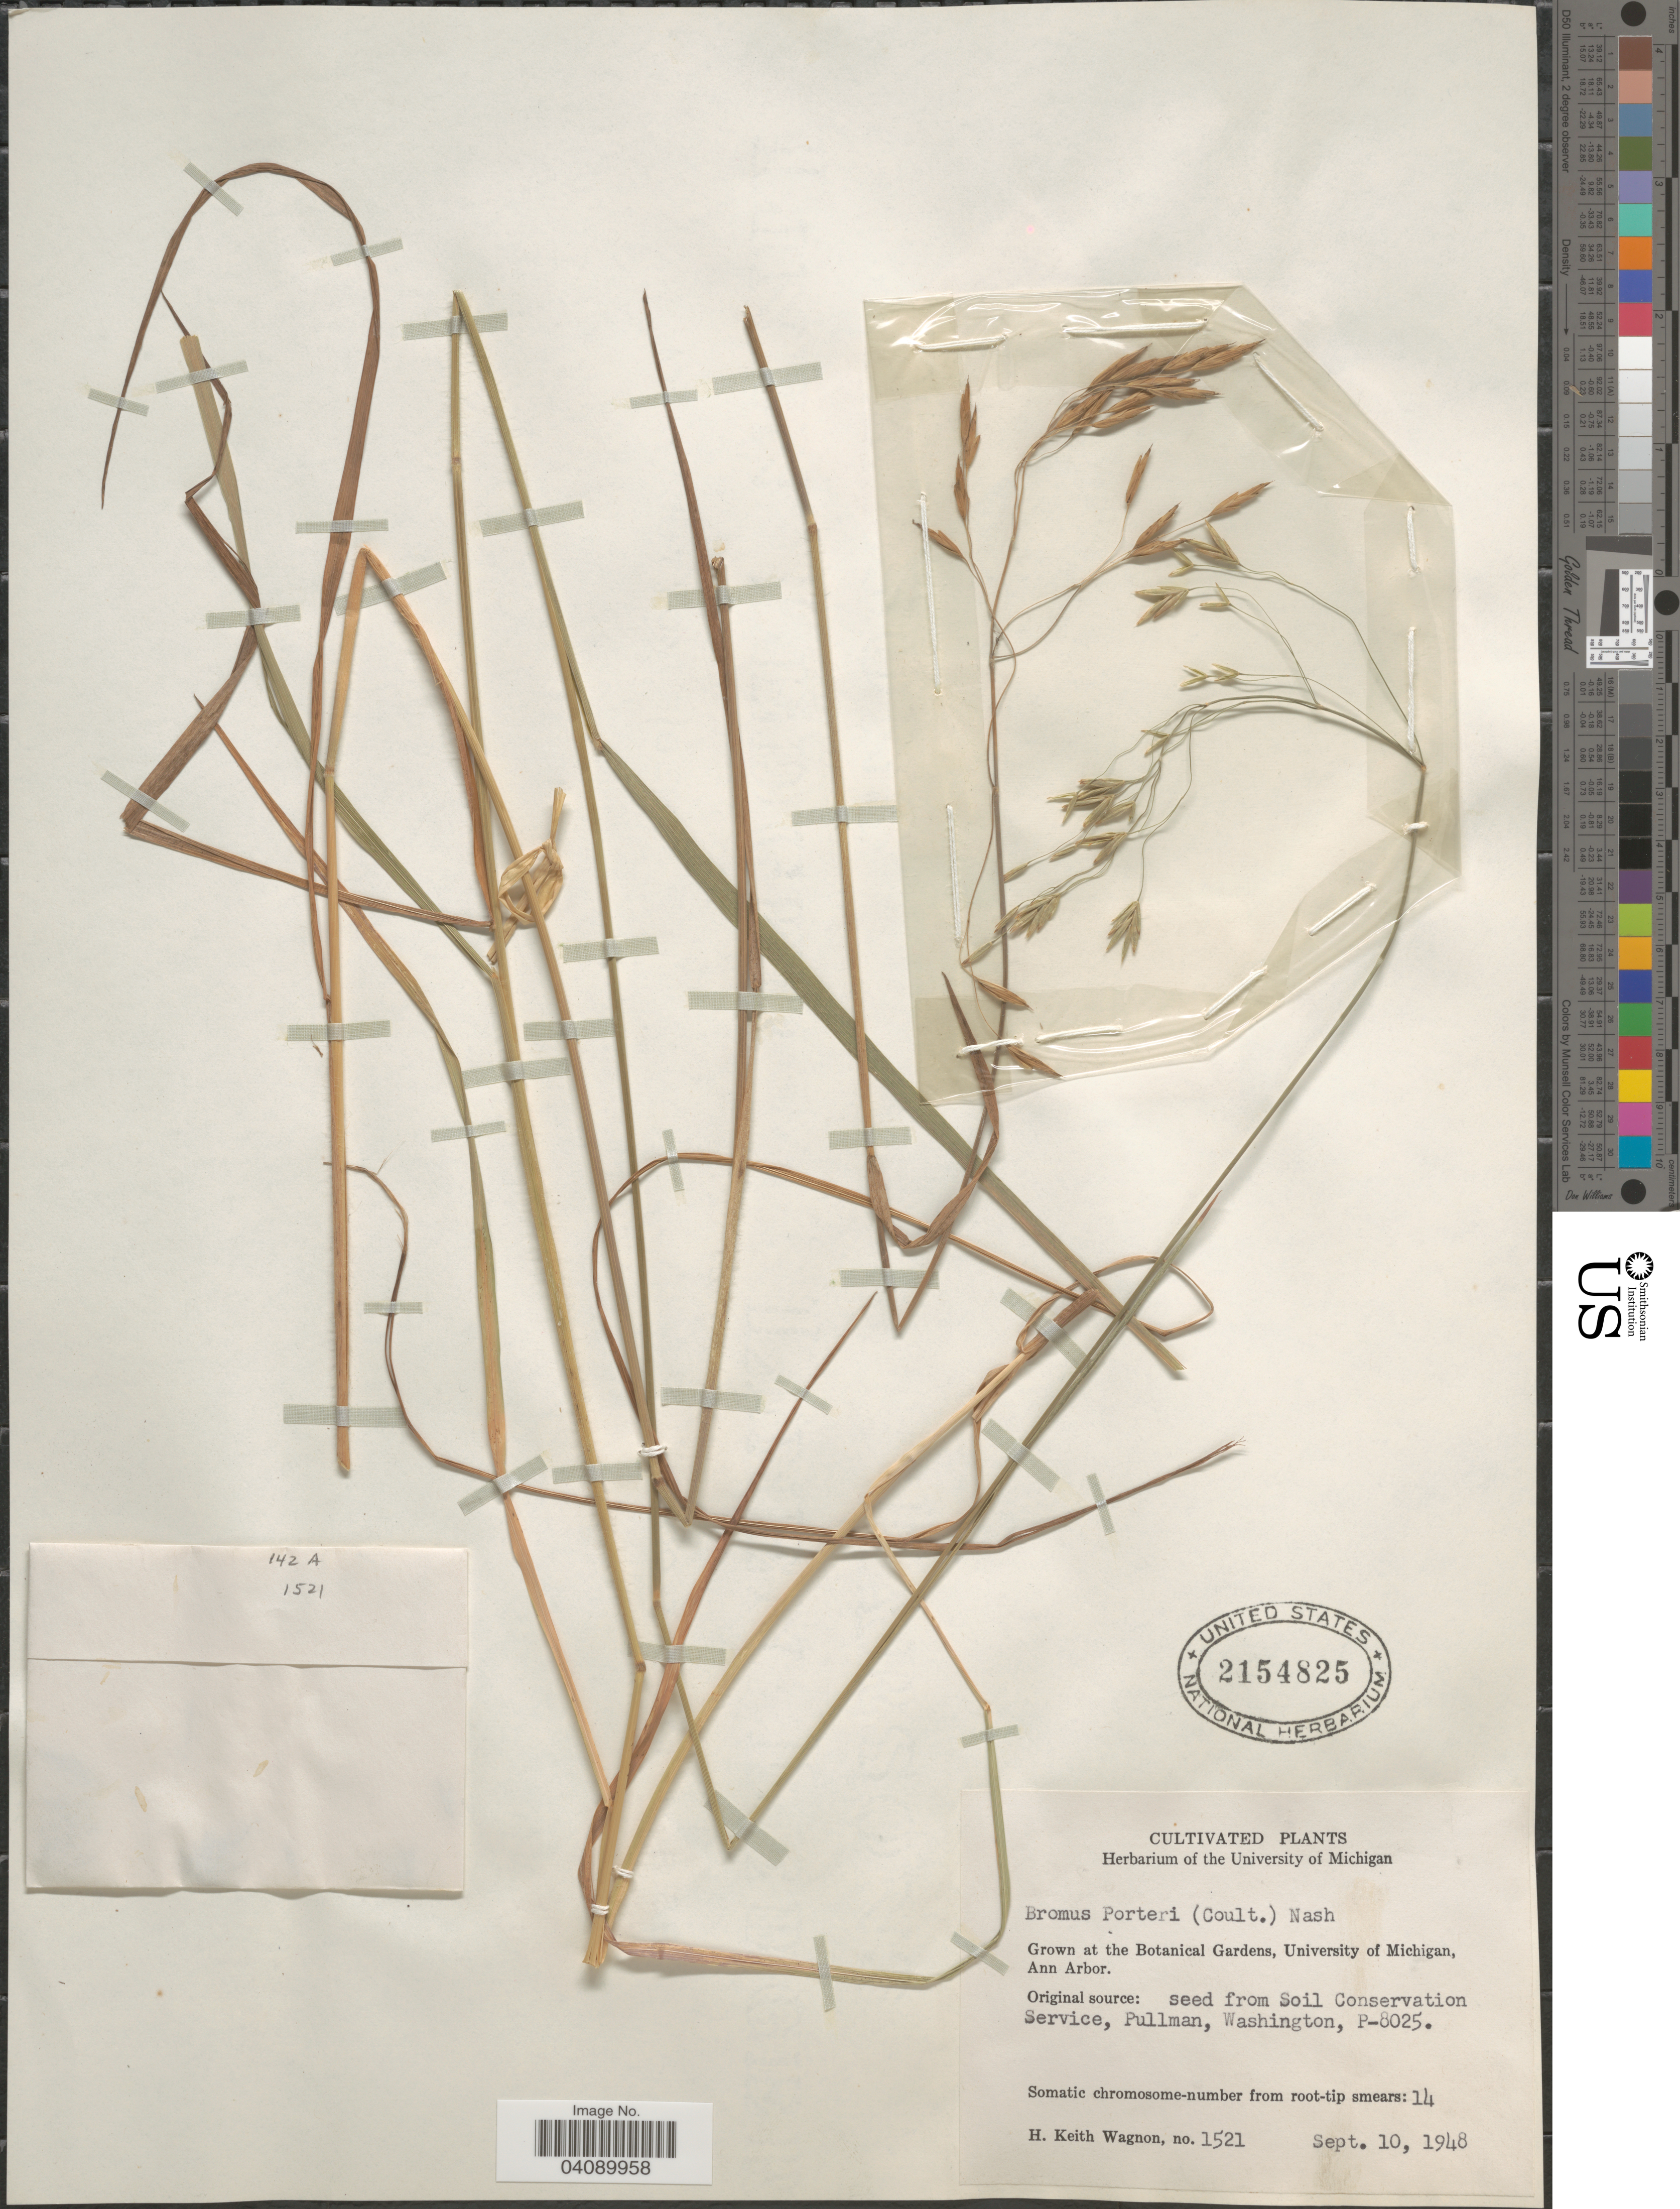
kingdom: Plantae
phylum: Tracheophyta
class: Liliopsida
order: Poales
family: Poaceae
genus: Bromus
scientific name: Bromus sp.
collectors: H. Wagnon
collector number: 1521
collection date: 1948-09-10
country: United States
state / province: Michigan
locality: Grown at the Botanical Gardens, University of Michigan, Ann Arbor.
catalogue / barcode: US 2154825